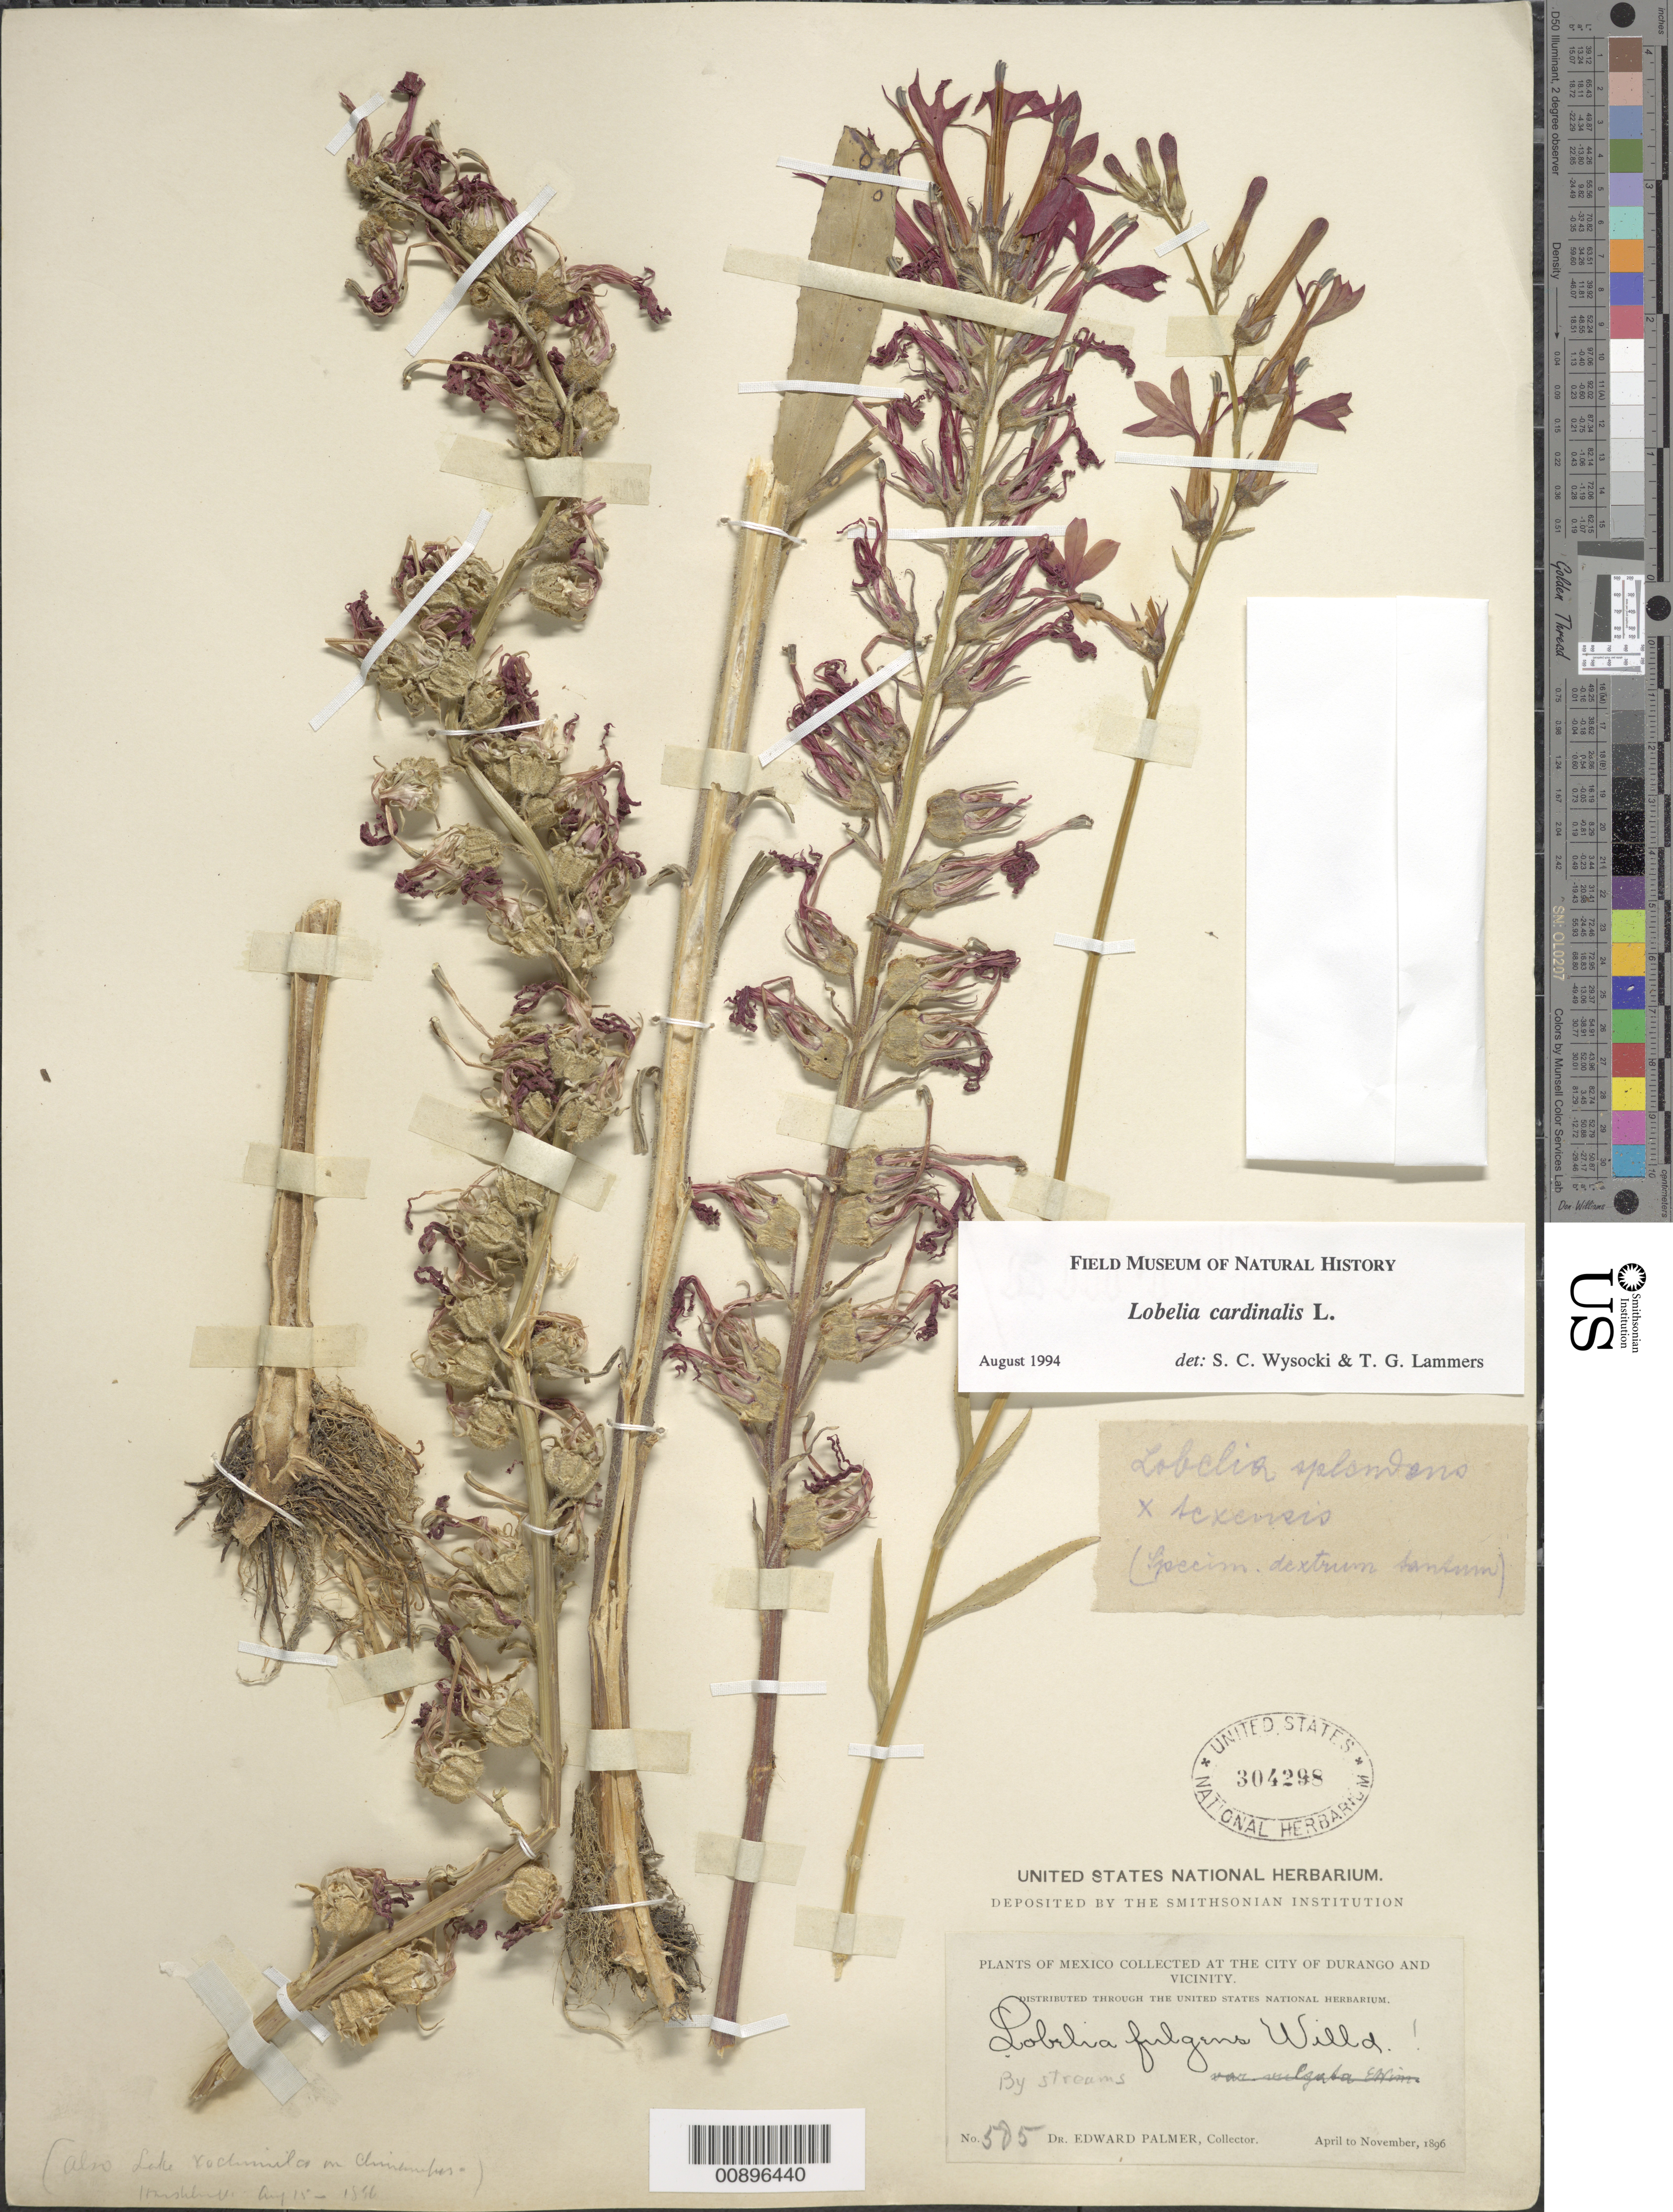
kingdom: Plantae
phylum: Tracheophyta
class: Magnoliopsida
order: Asterales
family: Campanulaceae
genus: Lobelia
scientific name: Lobelia cardinalis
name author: L.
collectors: E. Palmer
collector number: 585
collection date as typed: Apr 1896 to -- Nov 1896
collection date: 1896-04/1896-11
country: Mexico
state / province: Durango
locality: City of Durango and vicinity.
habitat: By streams.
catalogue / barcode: US 304298